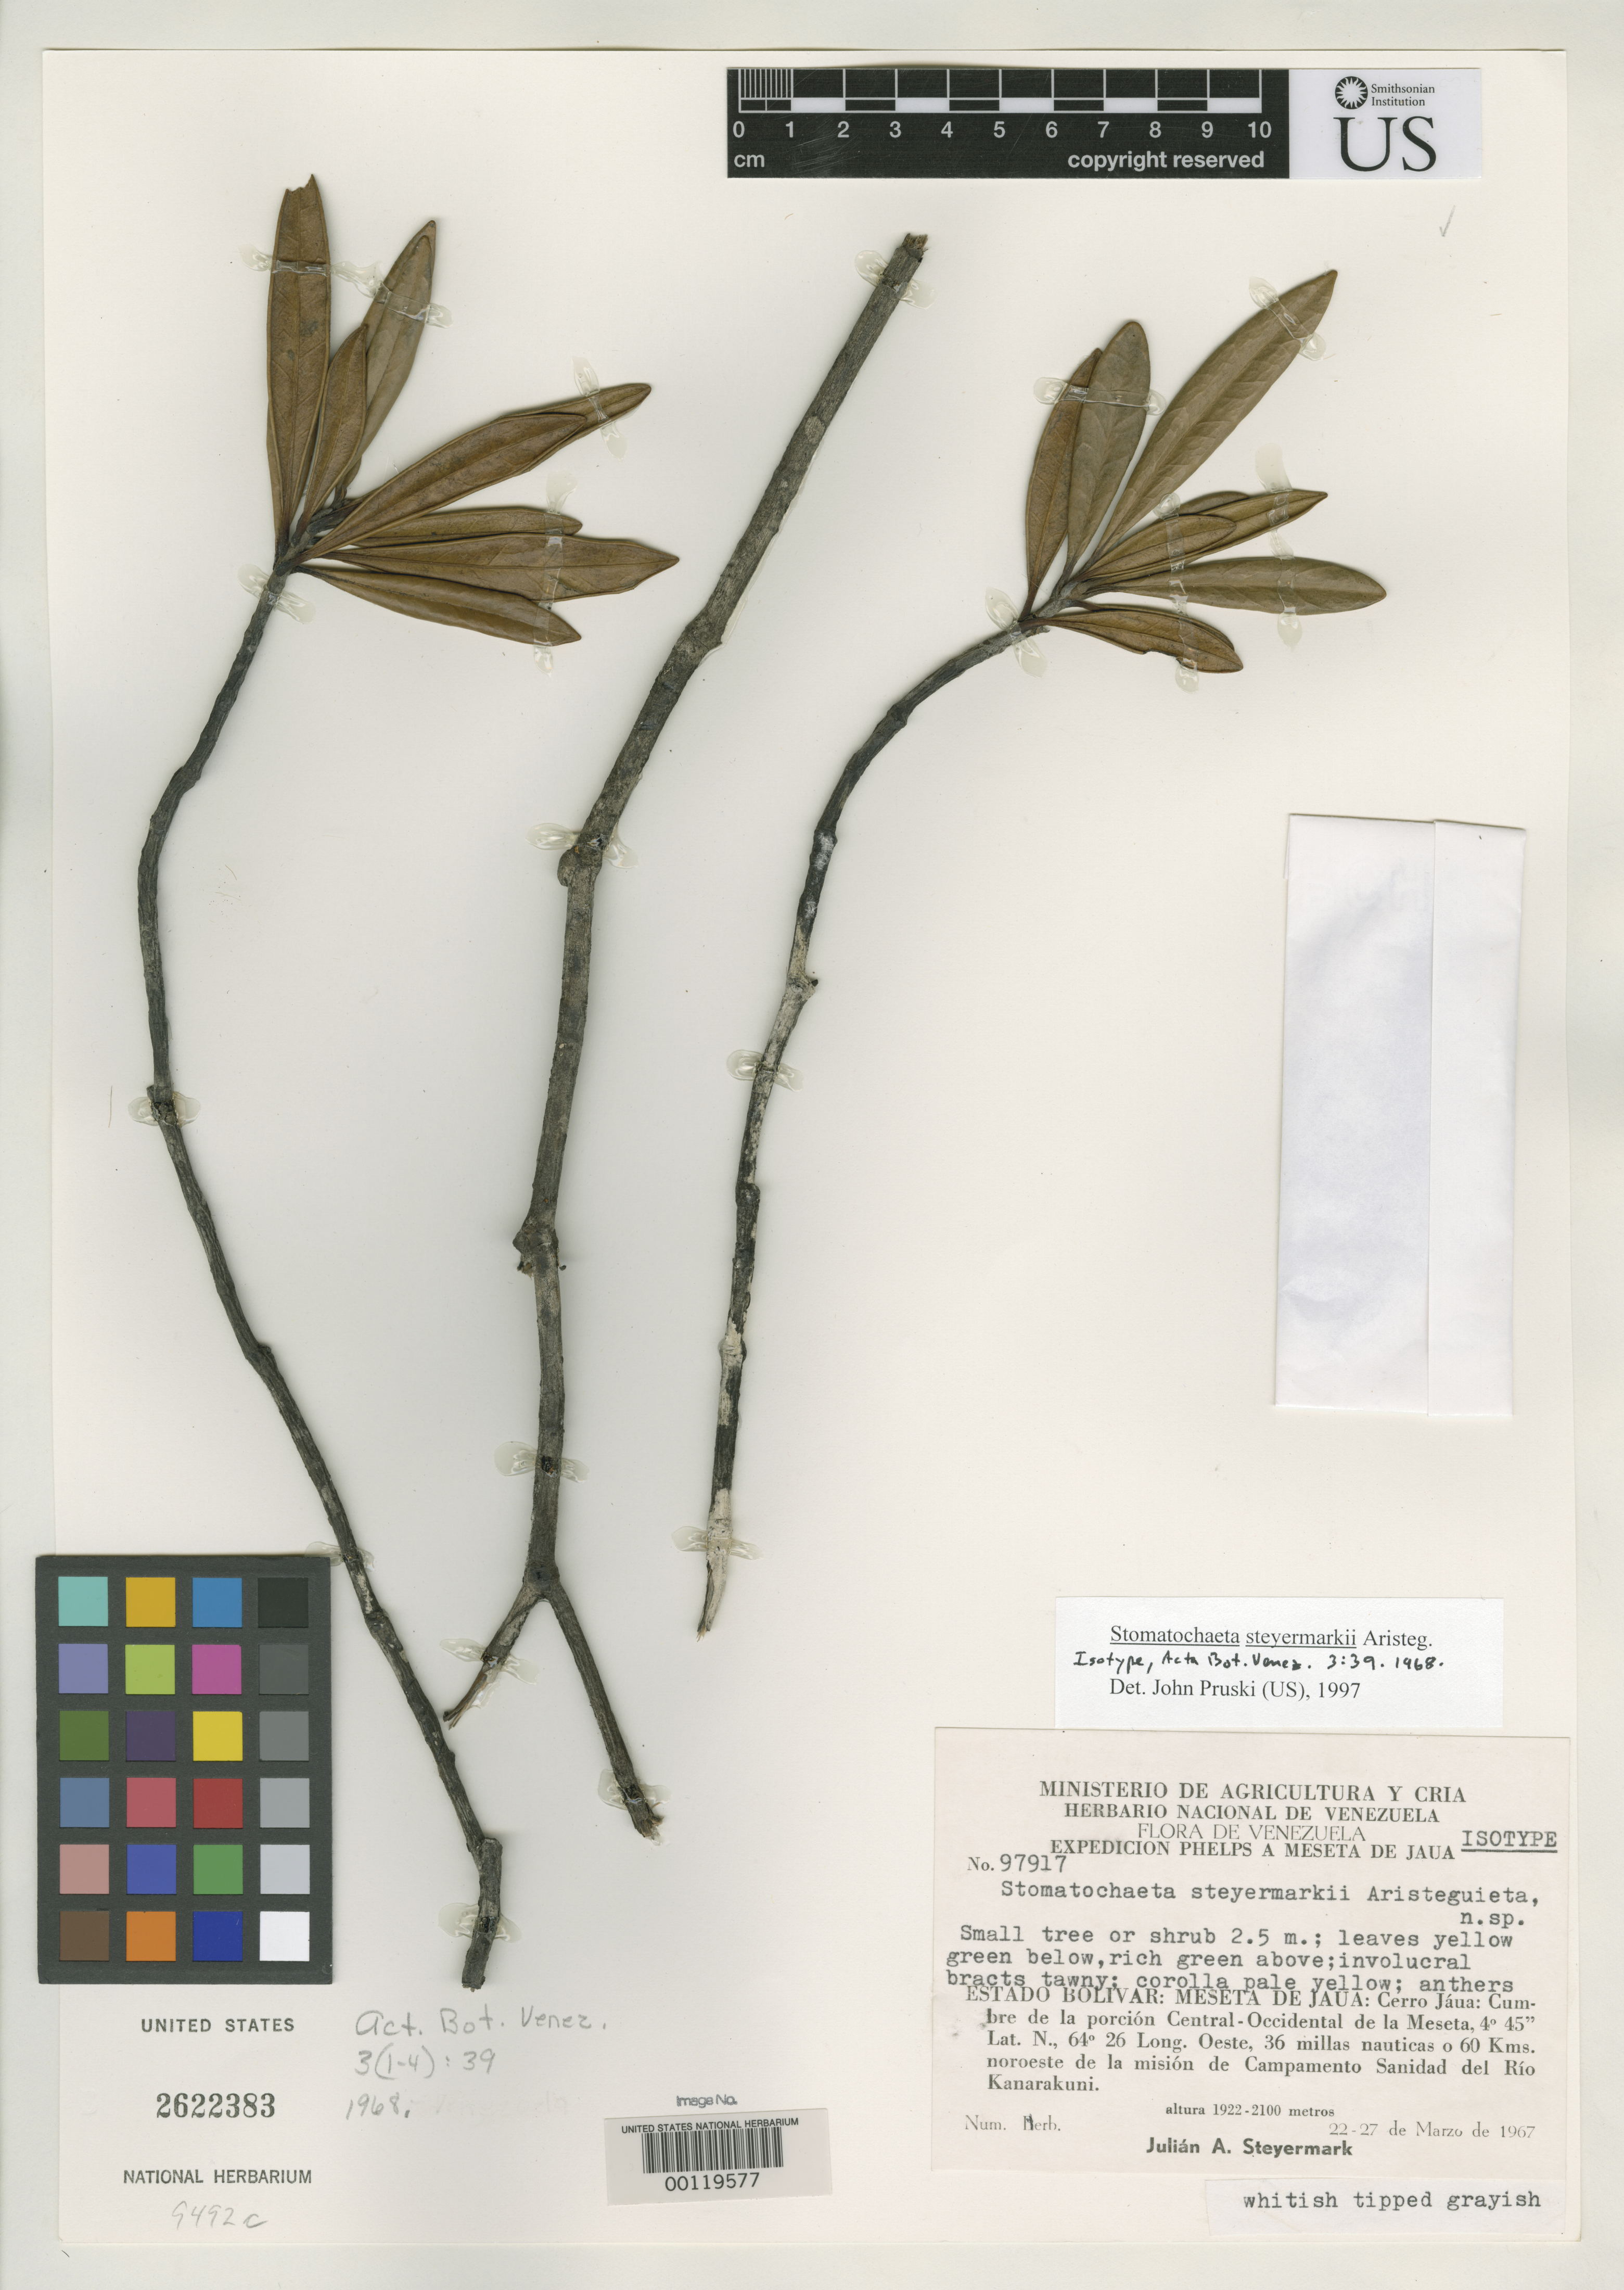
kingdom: Plantae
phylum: Tracheophyta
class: Magnoliopsida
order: Asterales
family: Asteraceae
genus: Stomatochaeta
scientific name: Stomatochaeta steyermarkii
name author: Aristeg.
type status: Isotype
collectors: J. Steyermark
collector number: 97917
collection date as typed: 22 Mar 1967 to 27 Mar 1967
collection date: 1967-03-22/1967-03-27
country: Venezuela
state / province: Bolivar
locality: Jaua Meseta, Cerro Jaua.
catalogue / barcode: US 2622383